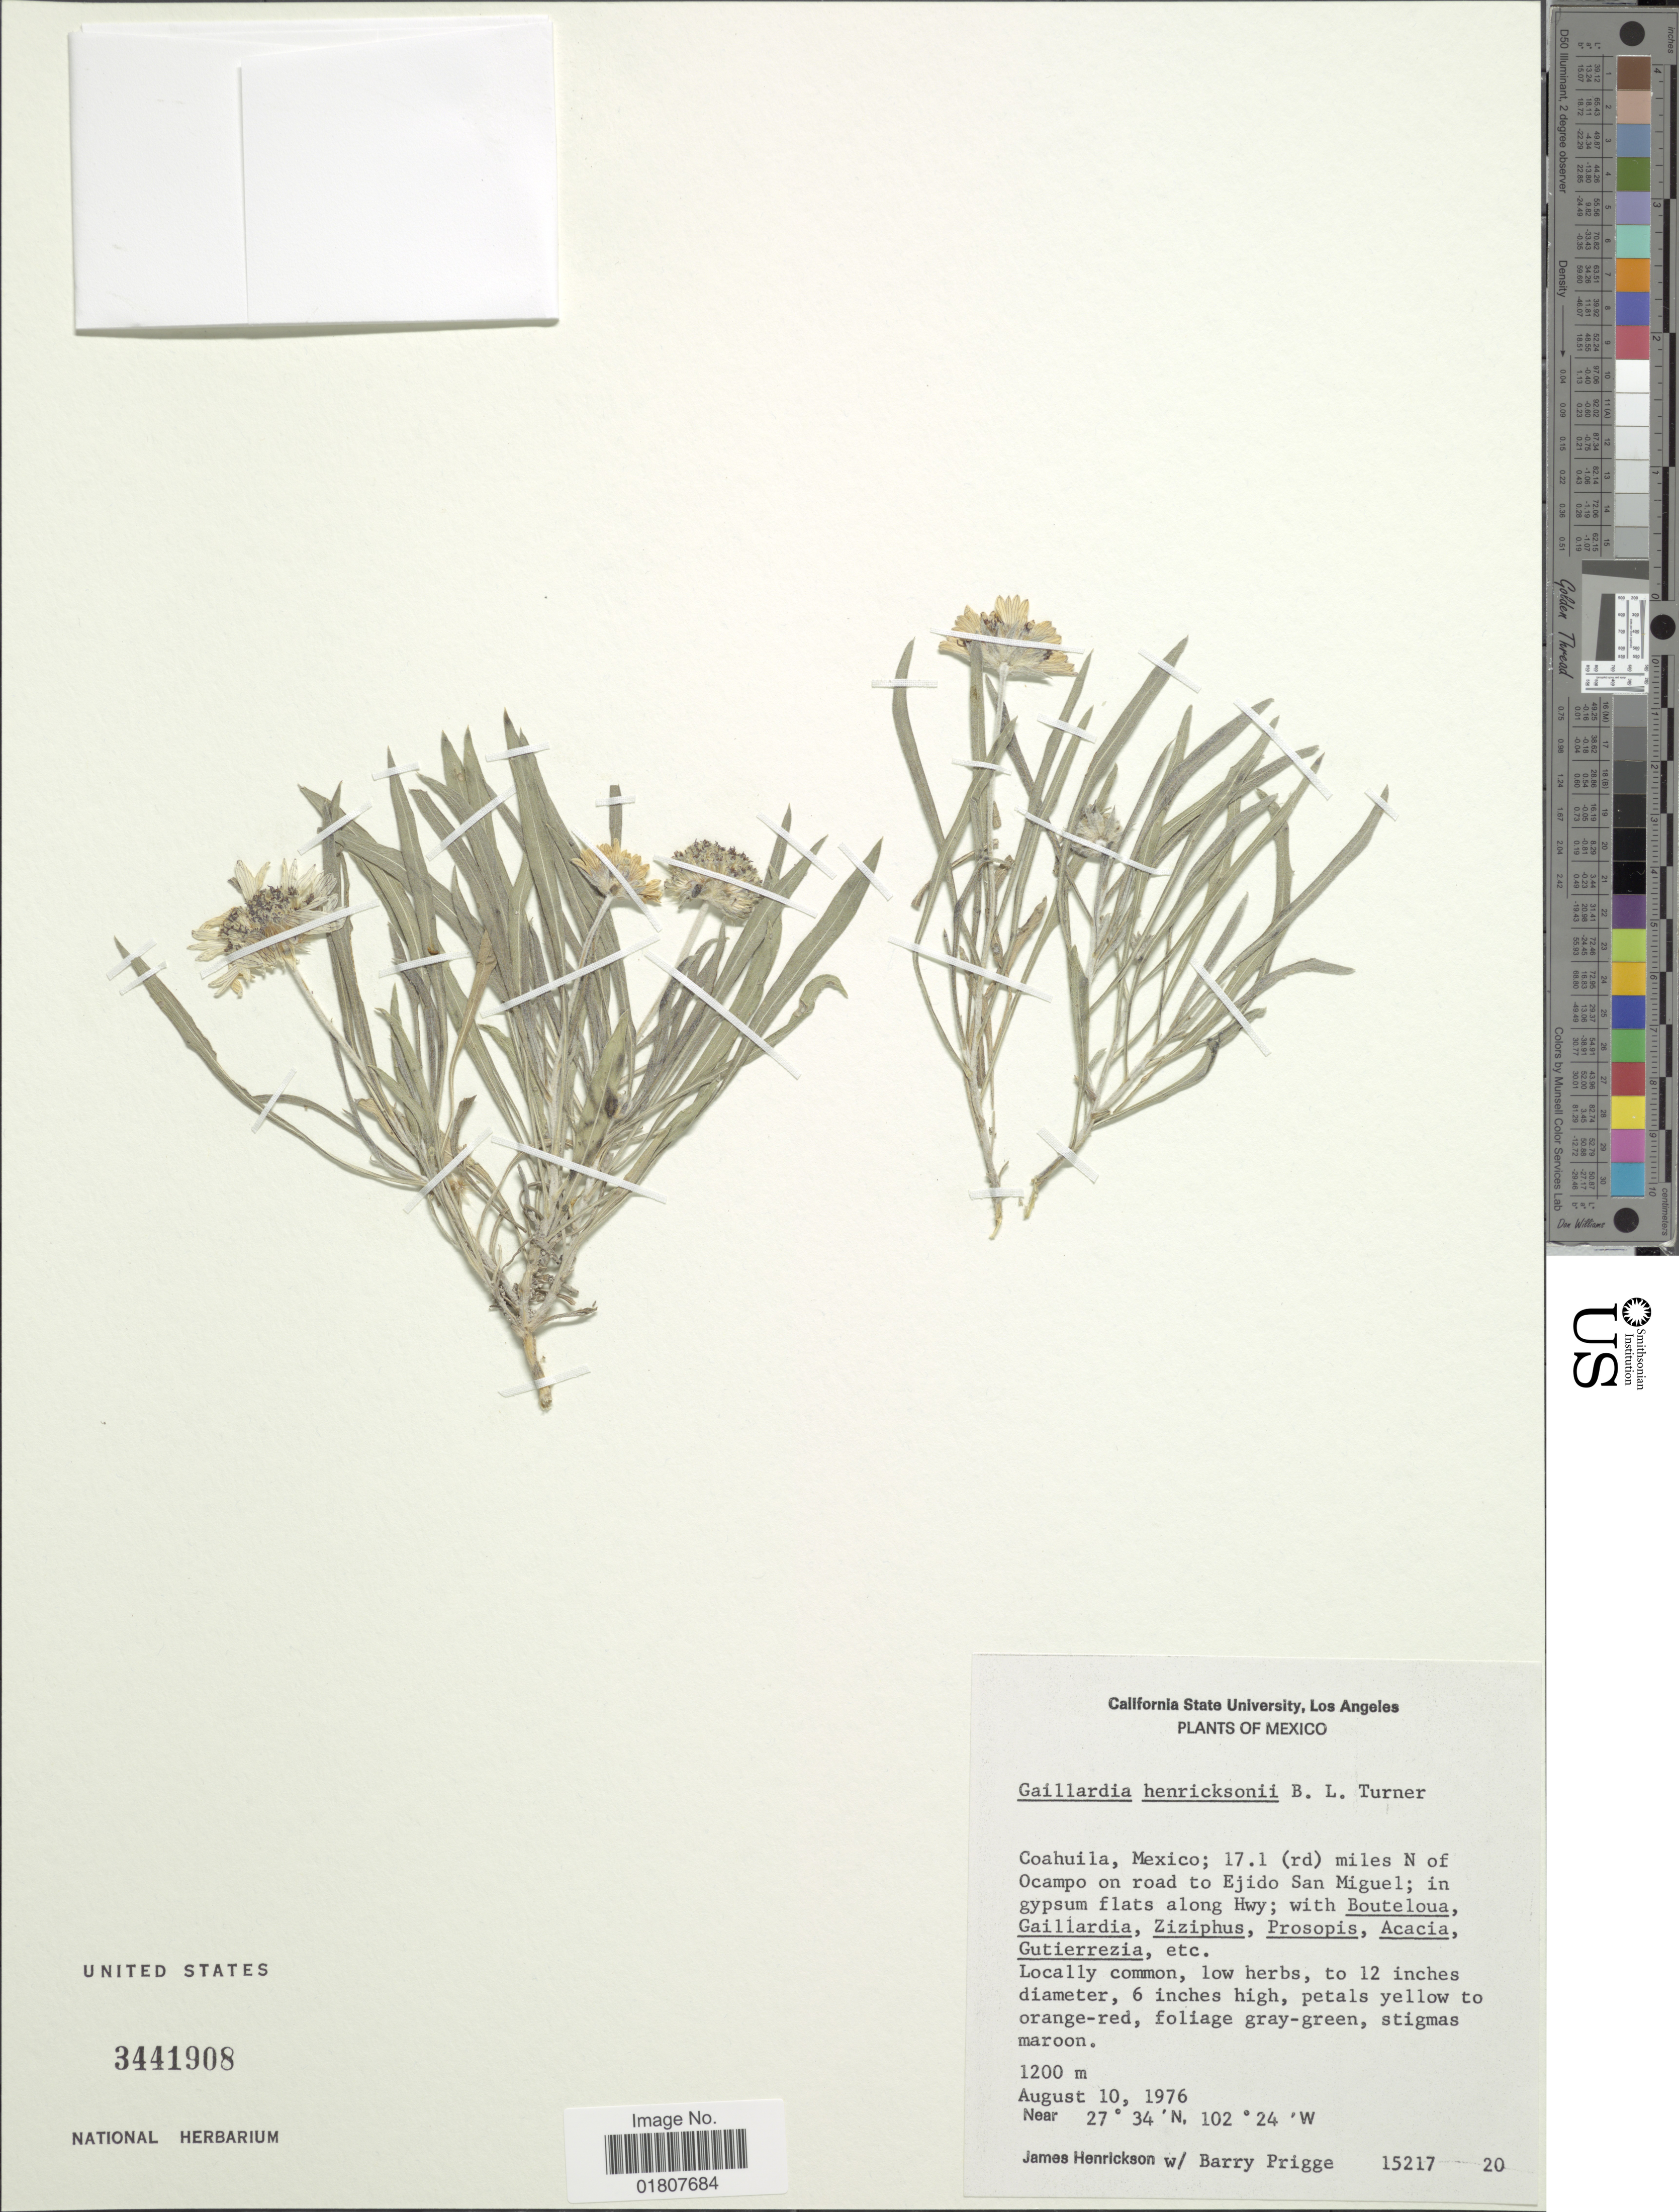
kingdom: Plantae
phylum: Tracheophyta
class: Magnoliopsida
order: Asterales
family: Asteraceae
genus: Gaillardia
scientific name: Gaillardia henricksonii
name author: B.L. Turner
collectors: J. S. Henrickson & B. Prigge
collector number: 15217/20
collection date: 1976-08-10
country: Mexico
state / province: Coahuila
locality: Coahuila, Mexico: 17.1 (rd) miles N of Ocampo on road to Ejido San Miguel; in gypsum flats along Hwy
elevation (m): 1200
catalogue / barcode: US 3441908